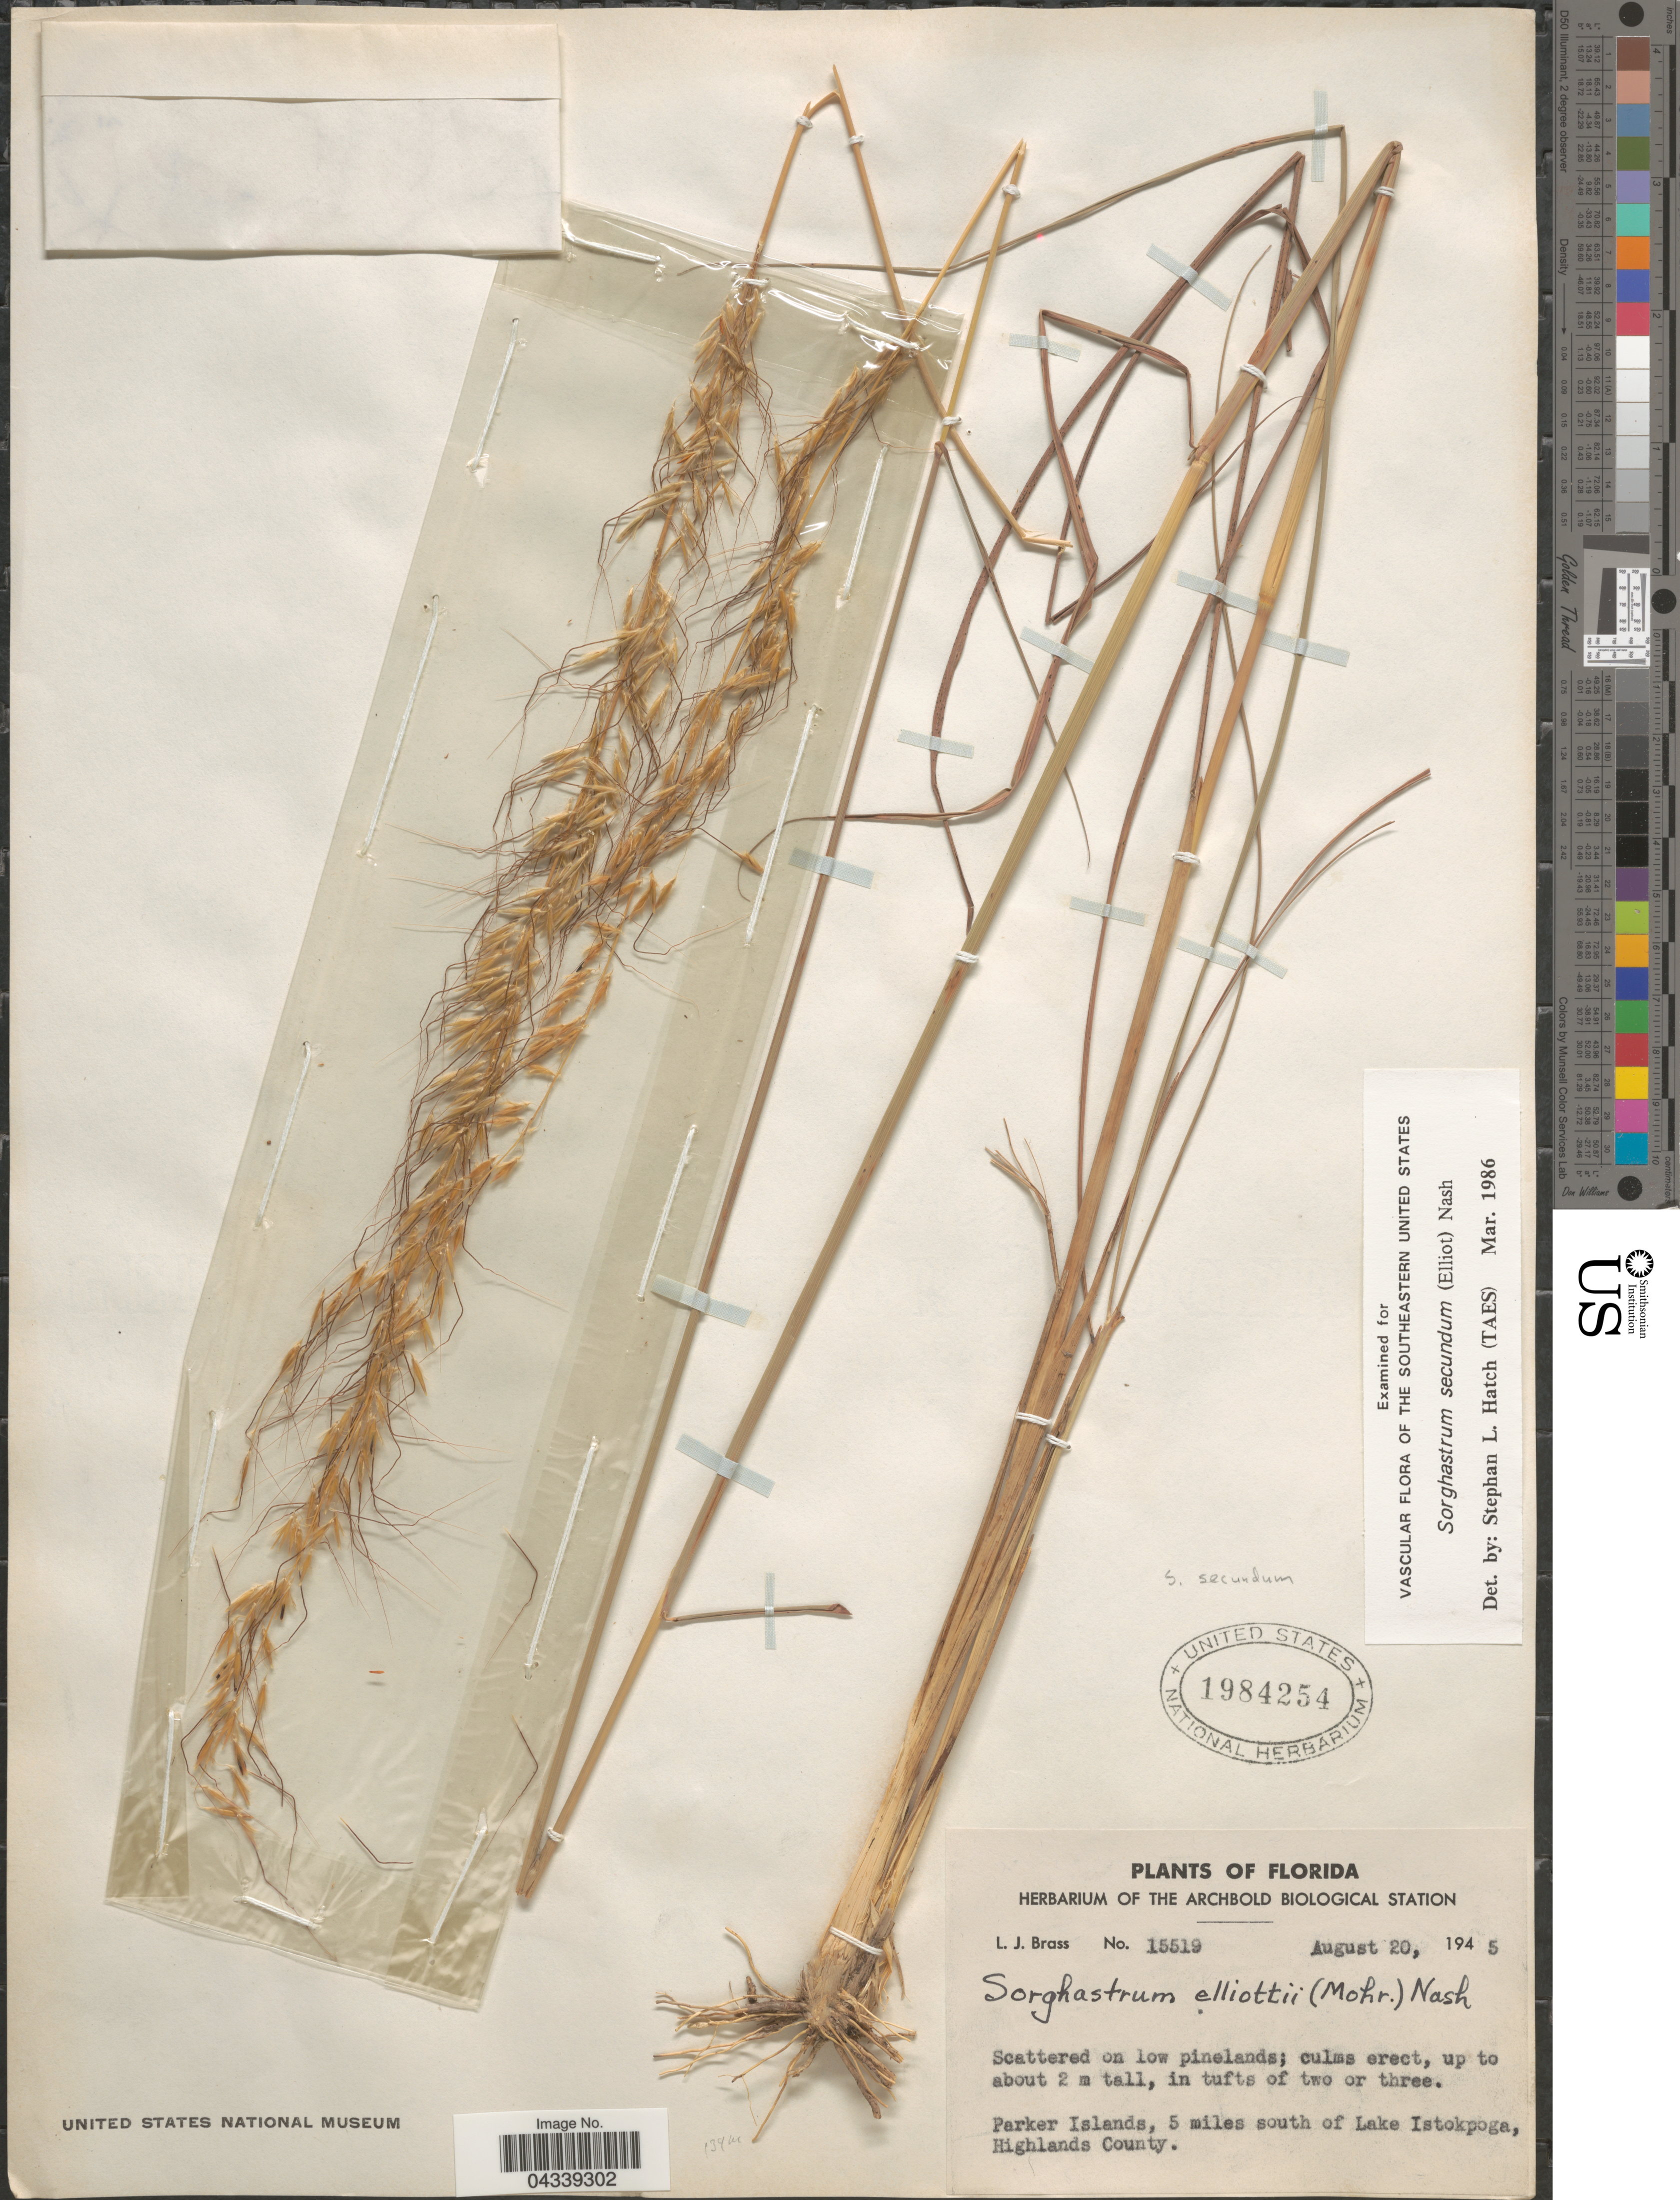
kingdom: Plantae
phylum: Tracheophyta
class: Liliopsida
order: Poales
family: Poaceae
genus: Sorghastrum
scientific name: Sorghastrum secundum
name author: (Elliott) Nash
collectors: L. J. Brass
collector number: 15519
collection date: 1945-08-20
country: United States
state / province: Florida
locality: Parker Islands, 5 miles south of Lake Istokpoga, Highlands County.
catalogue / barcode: US 1984254